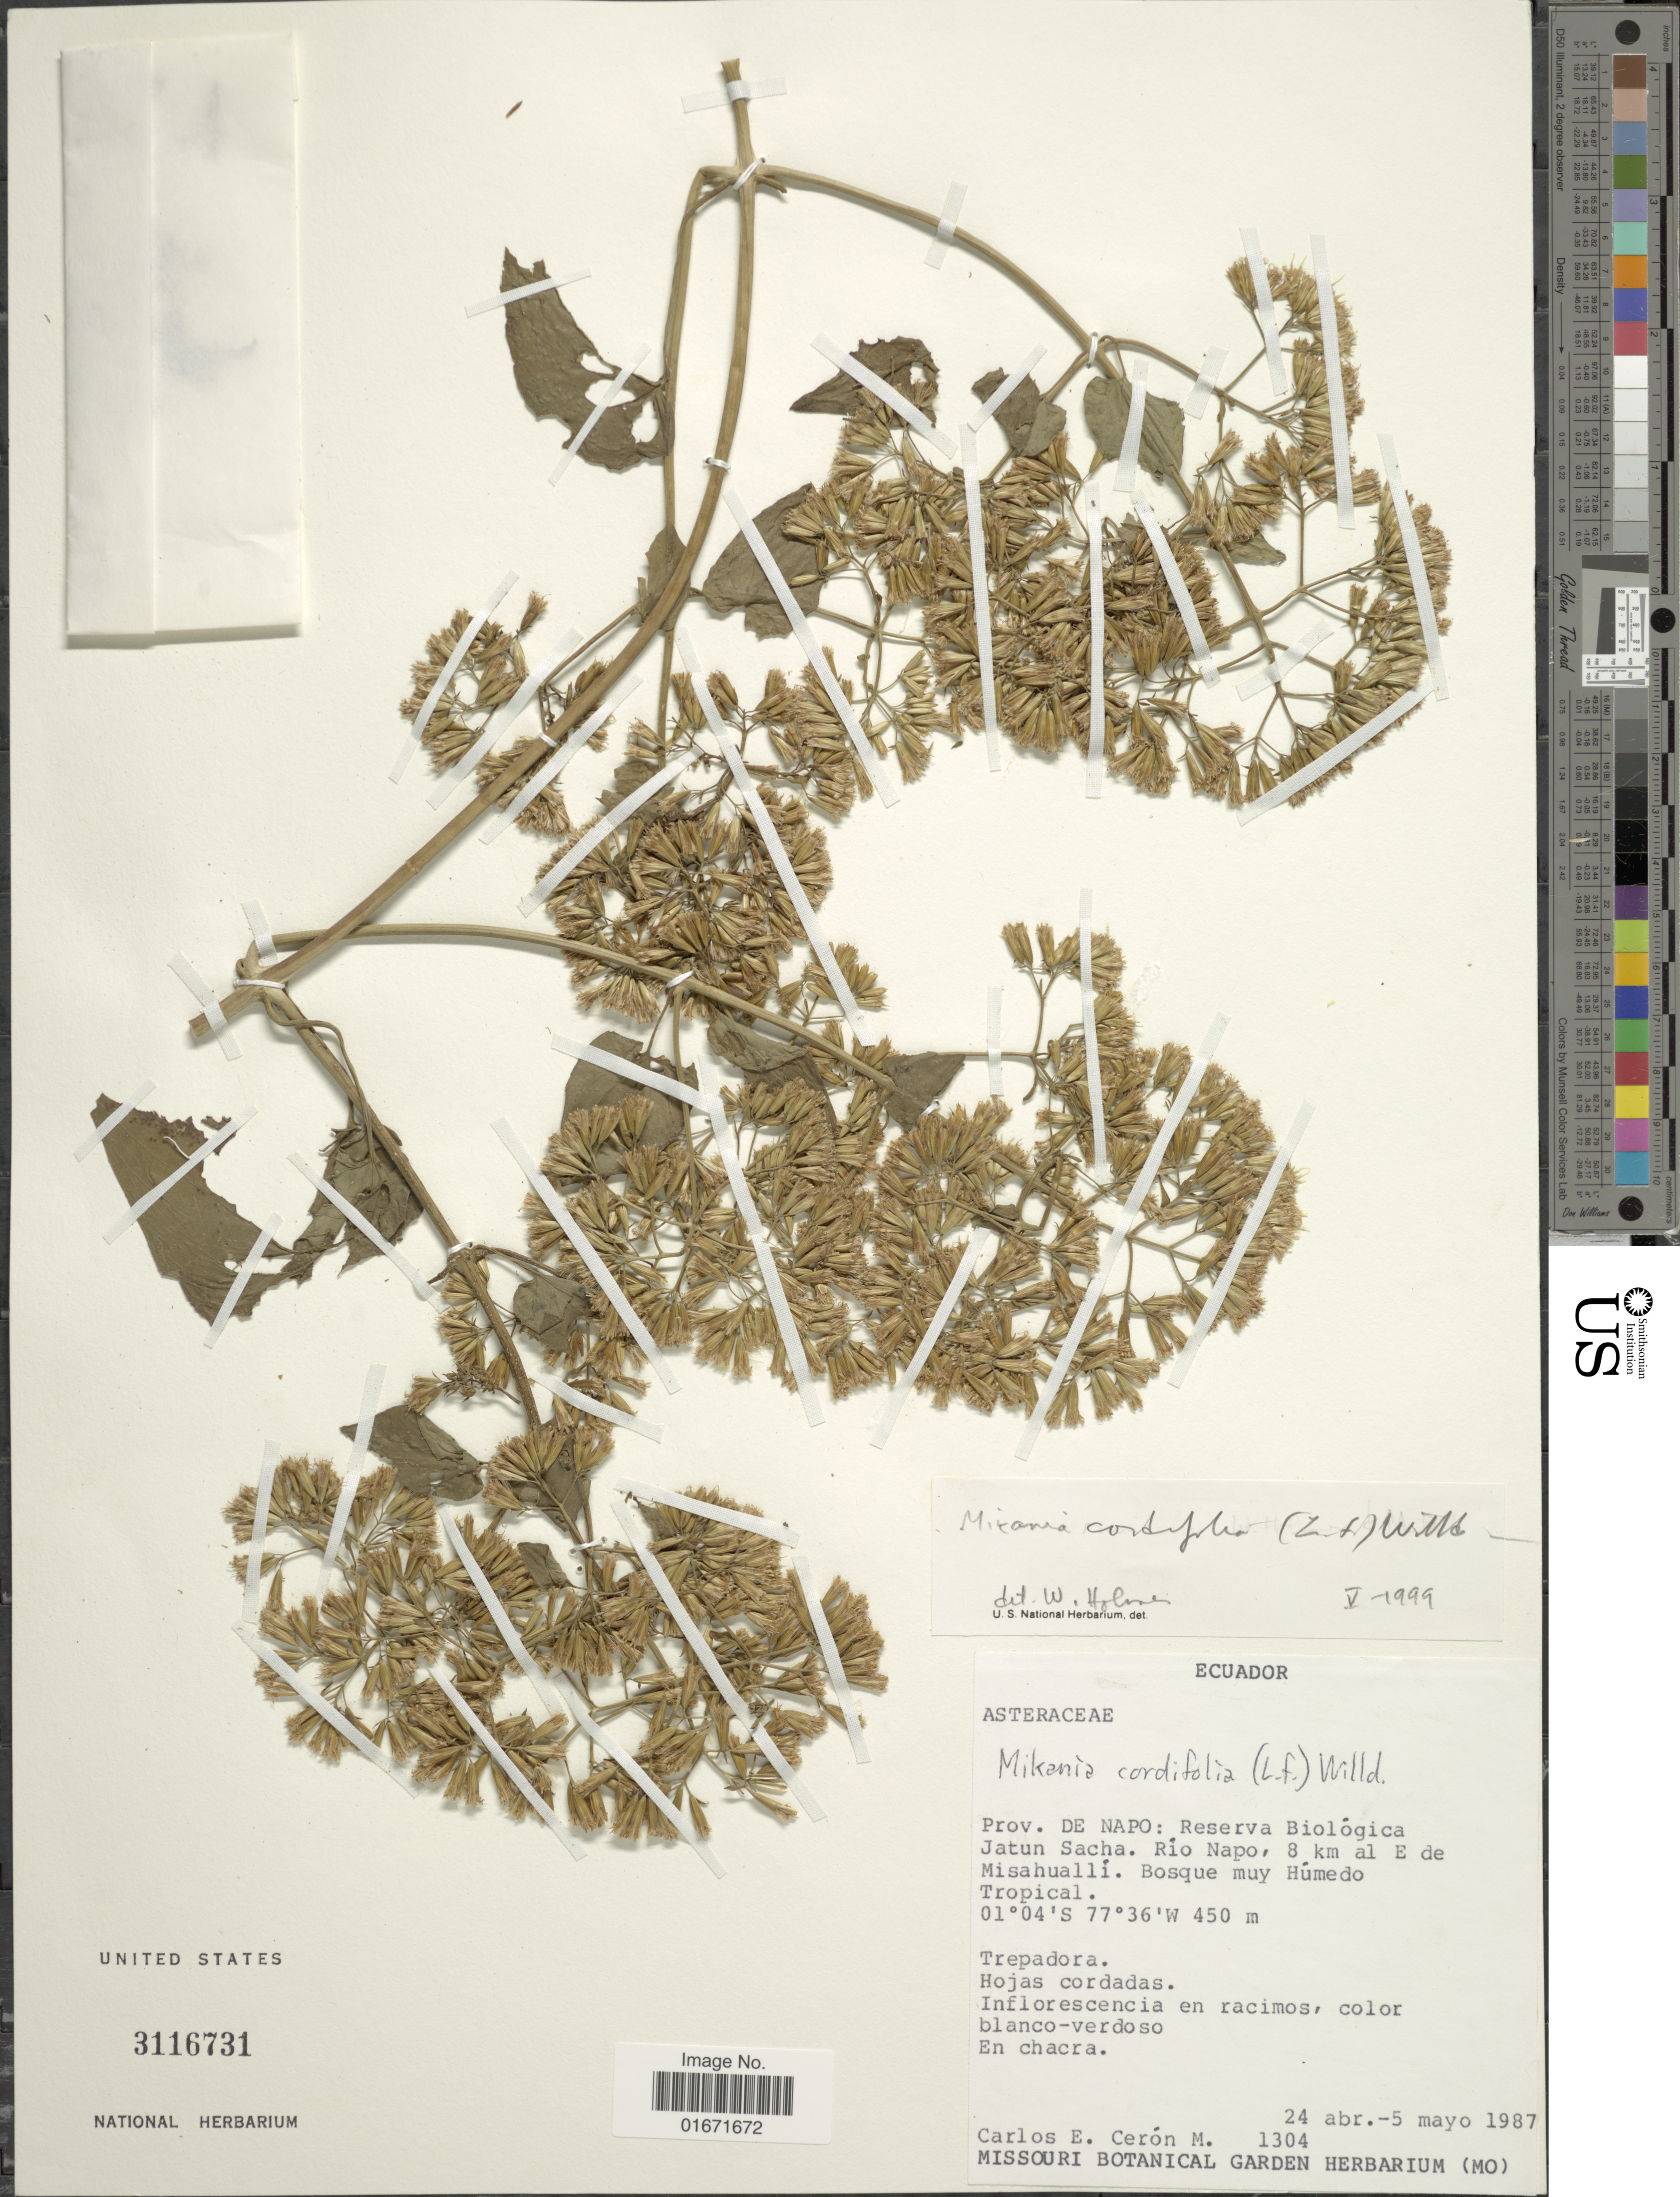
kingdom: Plantae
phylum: Tracheophyta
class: Magnoliopsida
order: Asterales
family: Asteraceae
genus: Mikania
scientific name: Mikania cordifolia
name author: Kunth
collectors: C. E. Cerón M.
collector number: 1304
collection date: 1987-04-24/1987-05-05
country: Ecuador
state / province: Napo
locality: Prov. de Napo: Reserva Biológica Jatun Sacha. Rio Napo, 8 km al E de Misahualli. Bosque muy Húmedo Tropical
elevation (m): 450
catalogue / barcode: US 3116731